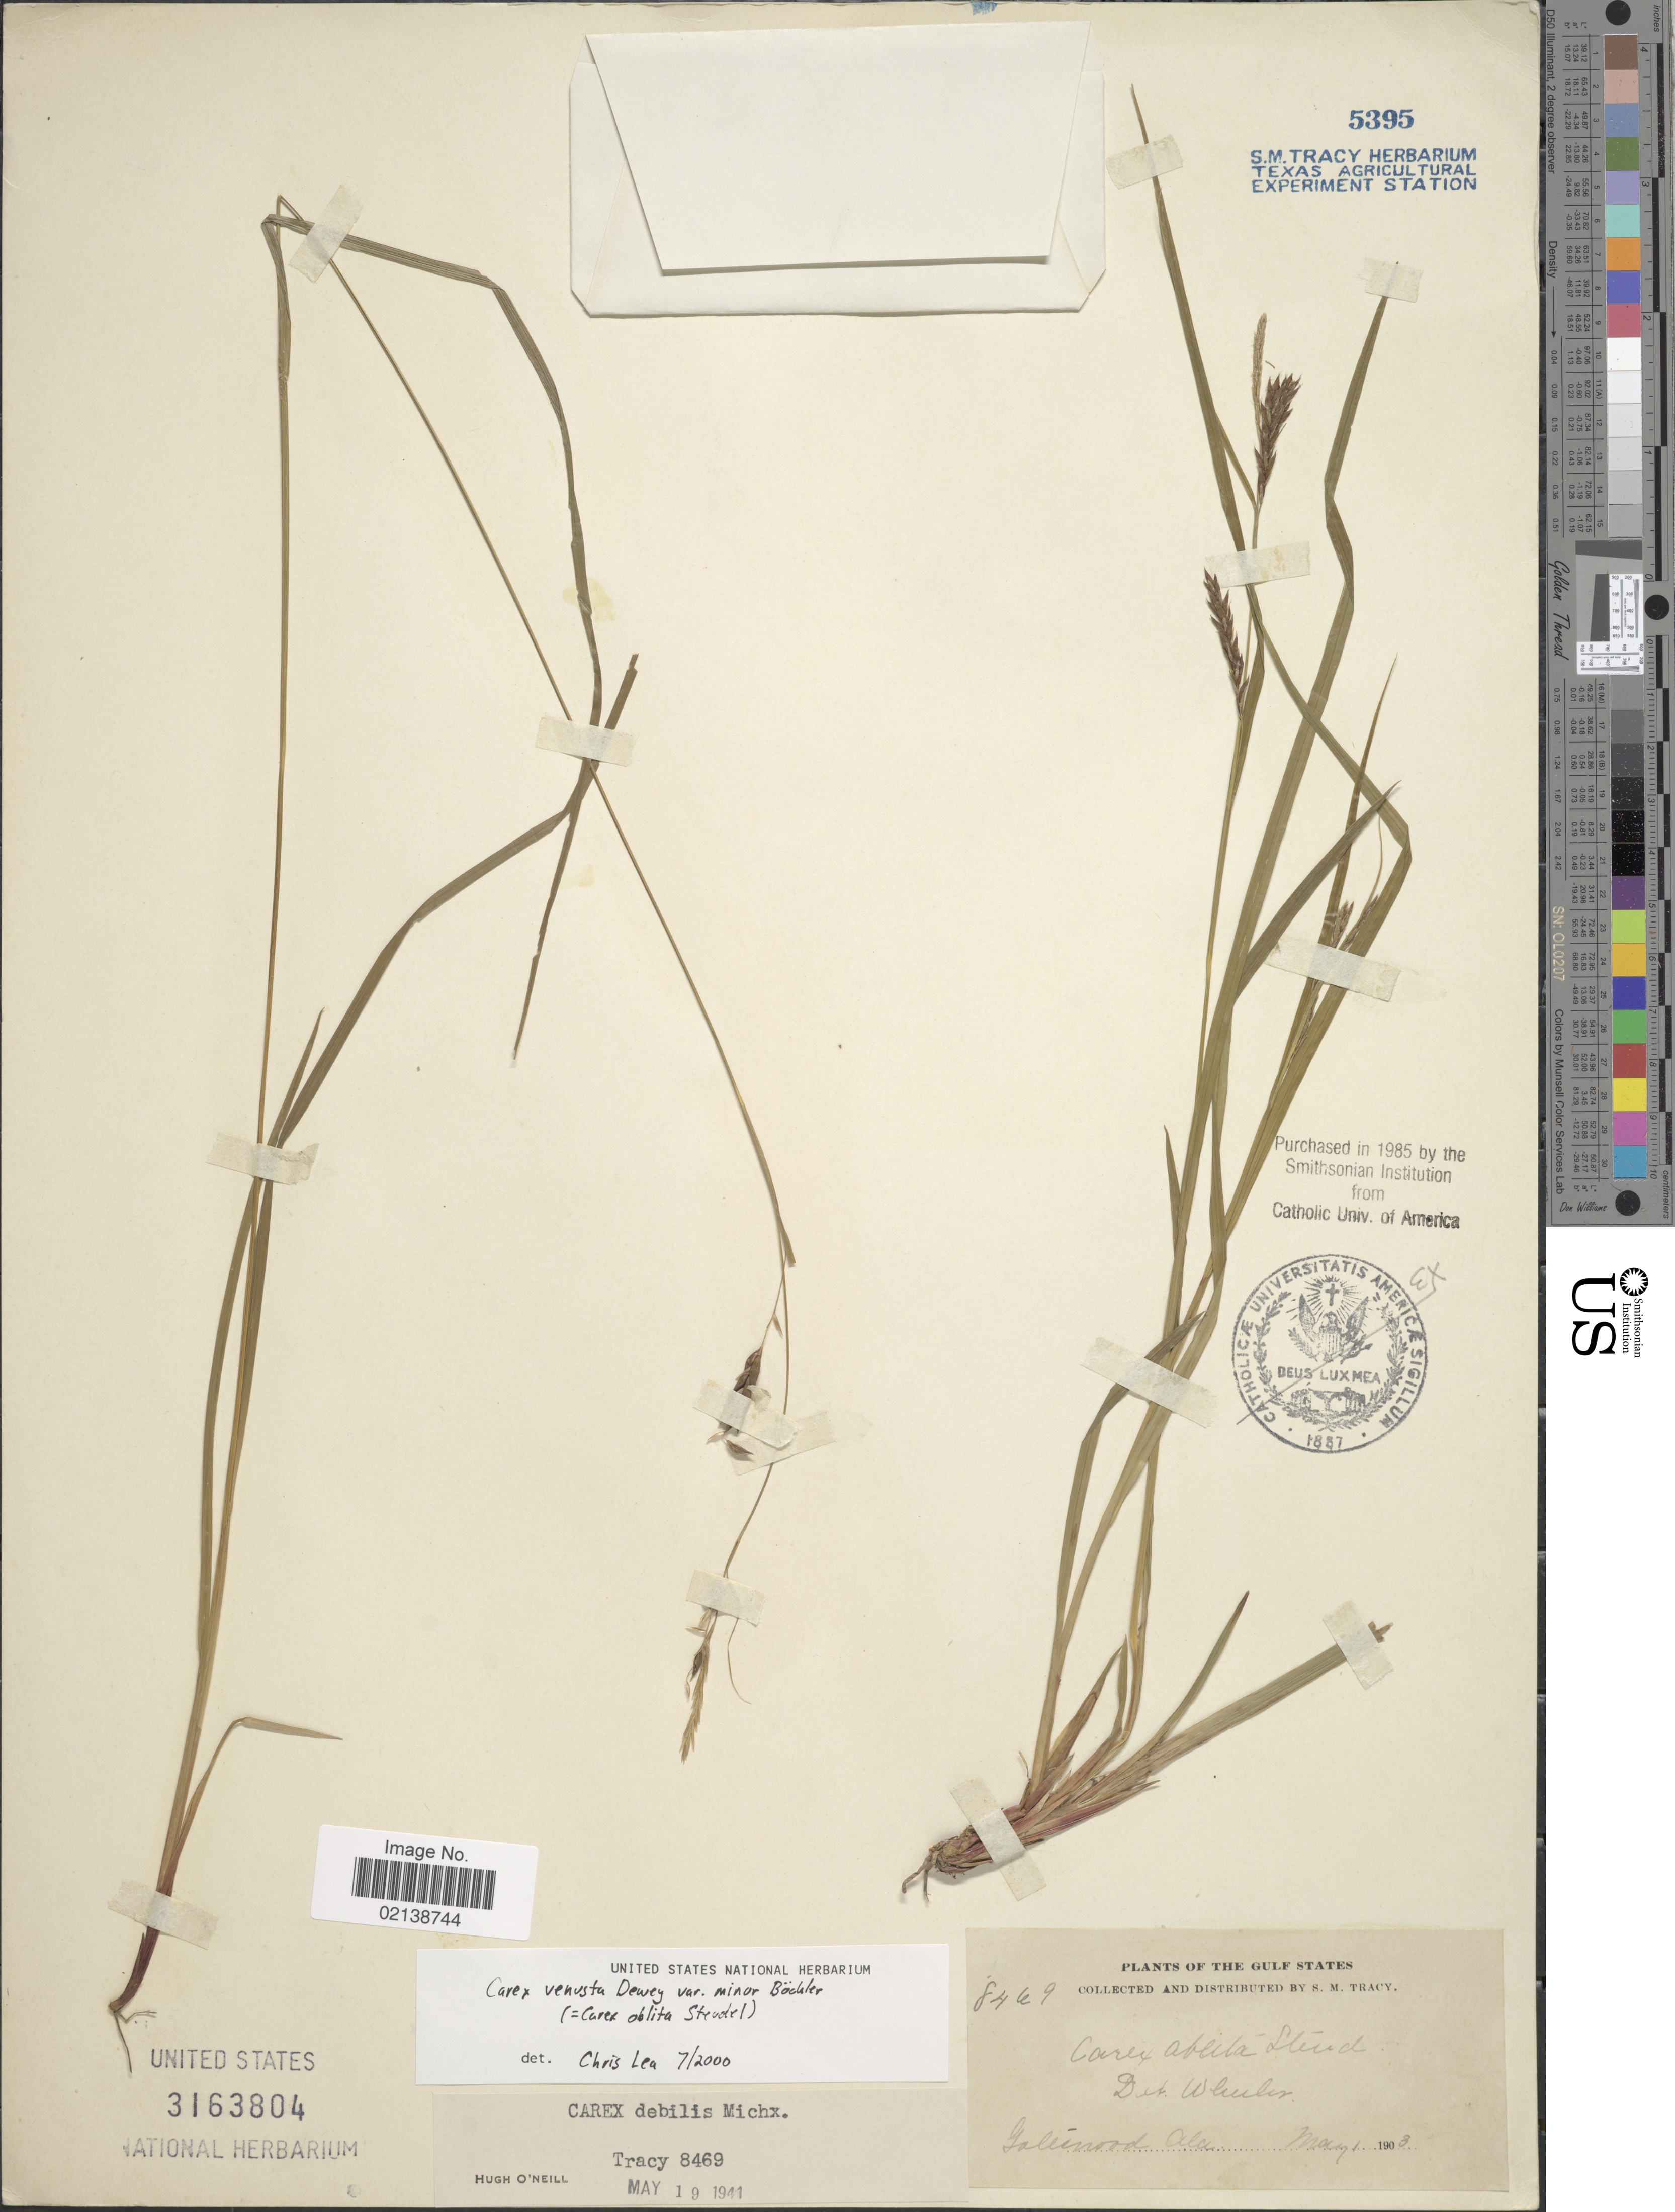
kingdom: Plantae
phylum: Tracheophyta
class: Liliopsida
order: Poales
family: Cyperaceae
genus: Carex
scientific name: Carex venusta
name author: Dewey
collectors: S. M. Tracy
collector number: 8469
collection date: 1903-05-01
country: United States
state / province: Alabama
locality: The Gulf States, Gateswood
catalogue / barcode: US 3163804